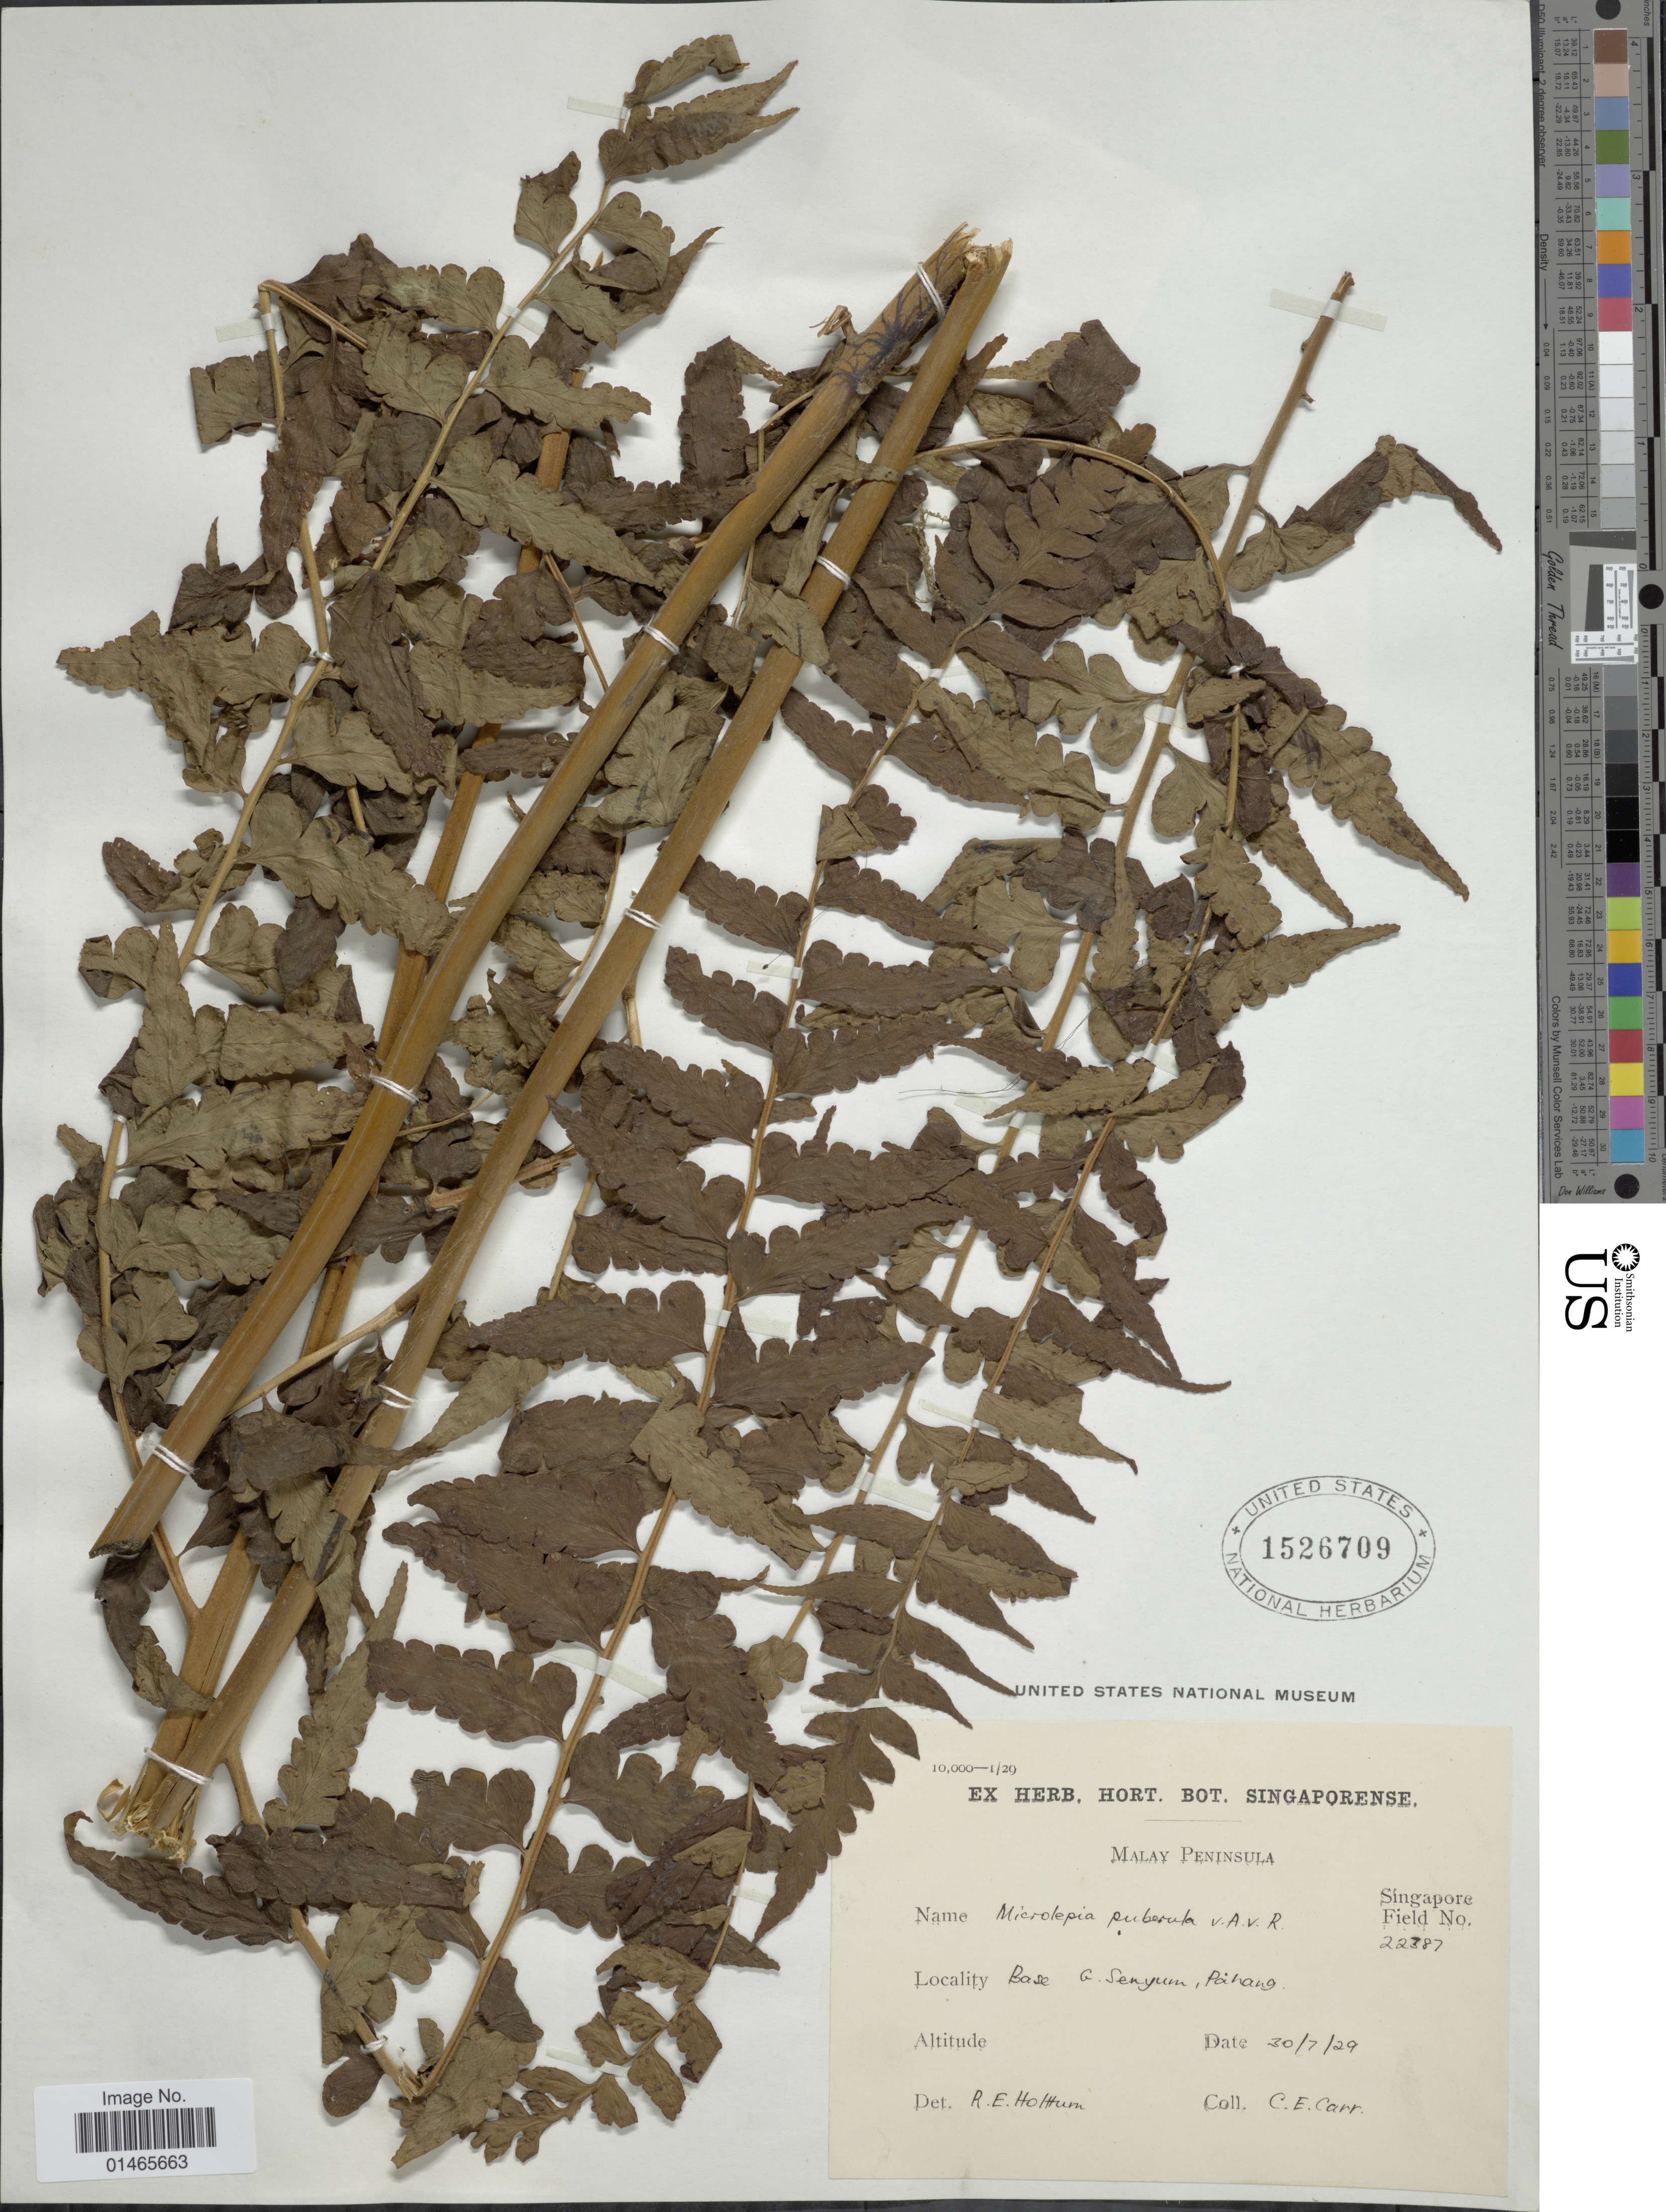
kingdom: Plantae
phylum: Tracheophyta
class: Polypodiopsida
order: Polypodiales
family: Dennstaedtiaceae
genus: Microlepia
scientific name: Microlepia puberula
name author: Alderw.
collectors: C. Carr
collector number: Singapore Field 22387*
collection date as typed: Transcribed d/m/y: 30/7/29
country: Malaysia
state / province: Pahang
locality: Malay, Peninsula, Base G. Senyum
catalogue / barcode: US 1526709